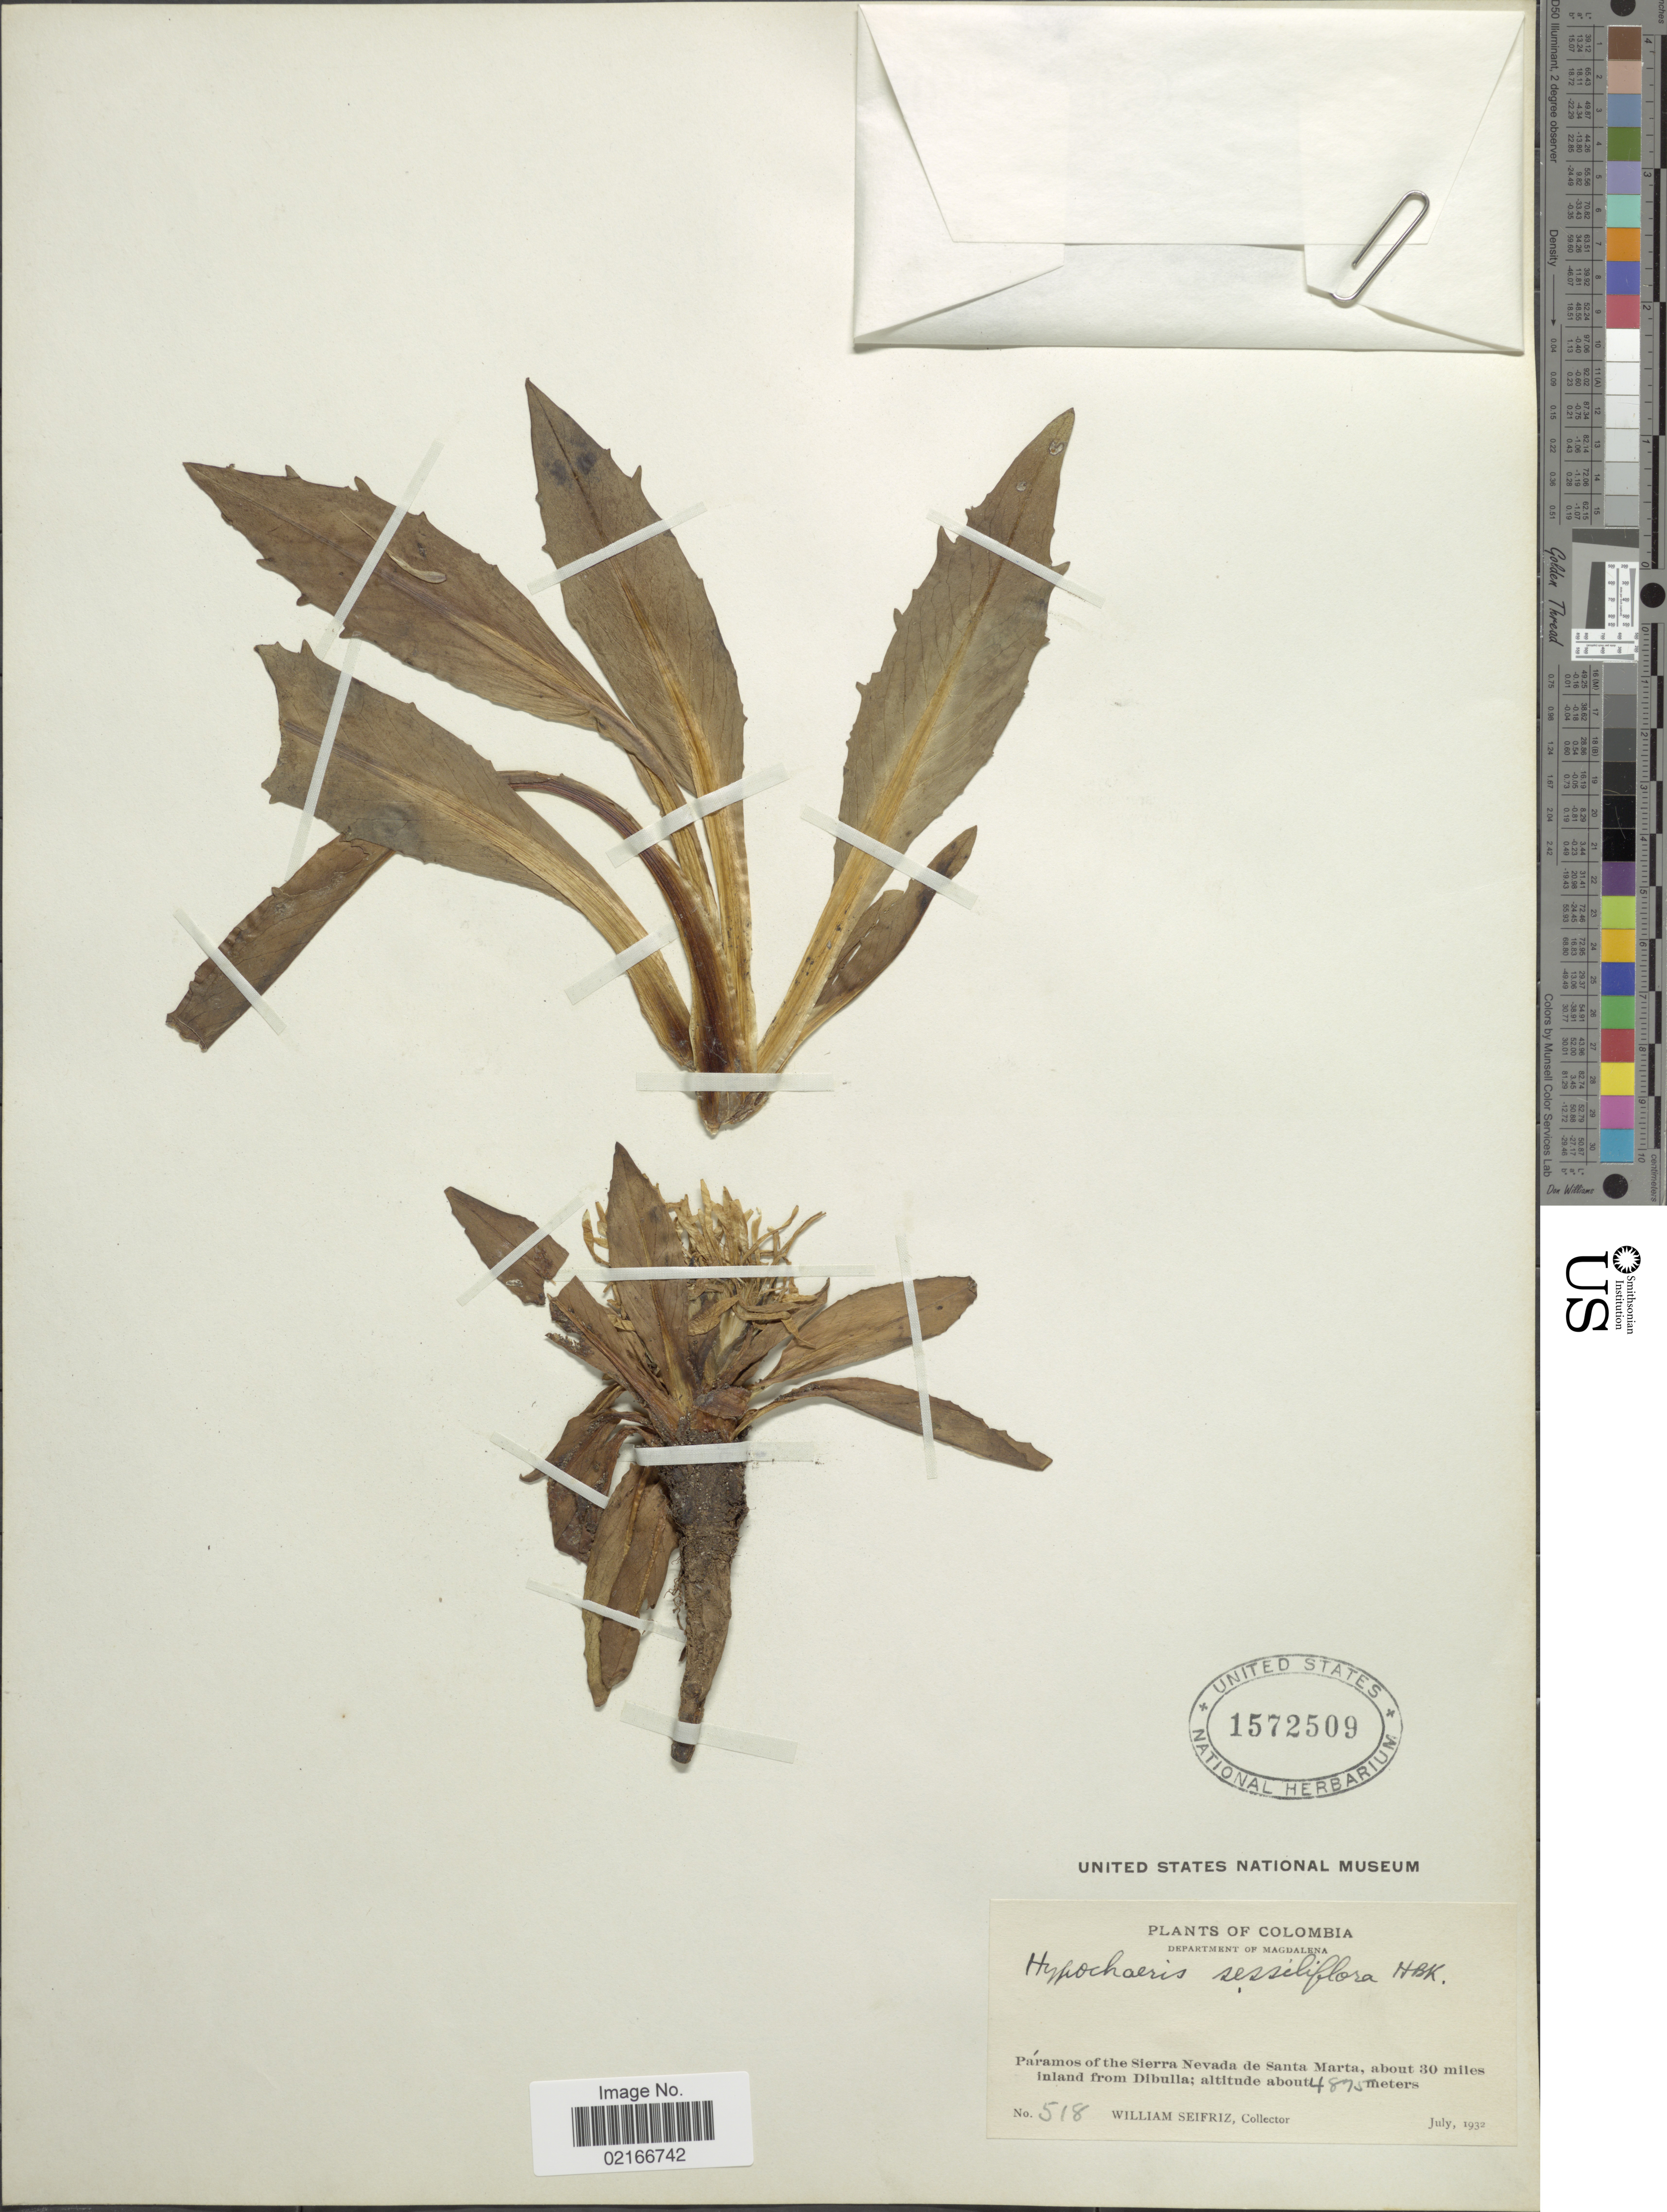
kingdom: Plantae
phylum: Tracheophyta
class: Magnoliopsida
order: Asterales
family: Asteraceae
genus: Hypochaeris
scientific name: Hypochaeris sessiflora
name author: Kunth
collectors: W. Seifriz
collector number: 518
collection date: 1932-07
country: Colombia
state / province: Magdalena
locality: Páramo of the Sierra Nevada de Santa Marta, about 30 miles inland from Dibulla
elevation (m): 4875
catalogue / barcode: US 1572509